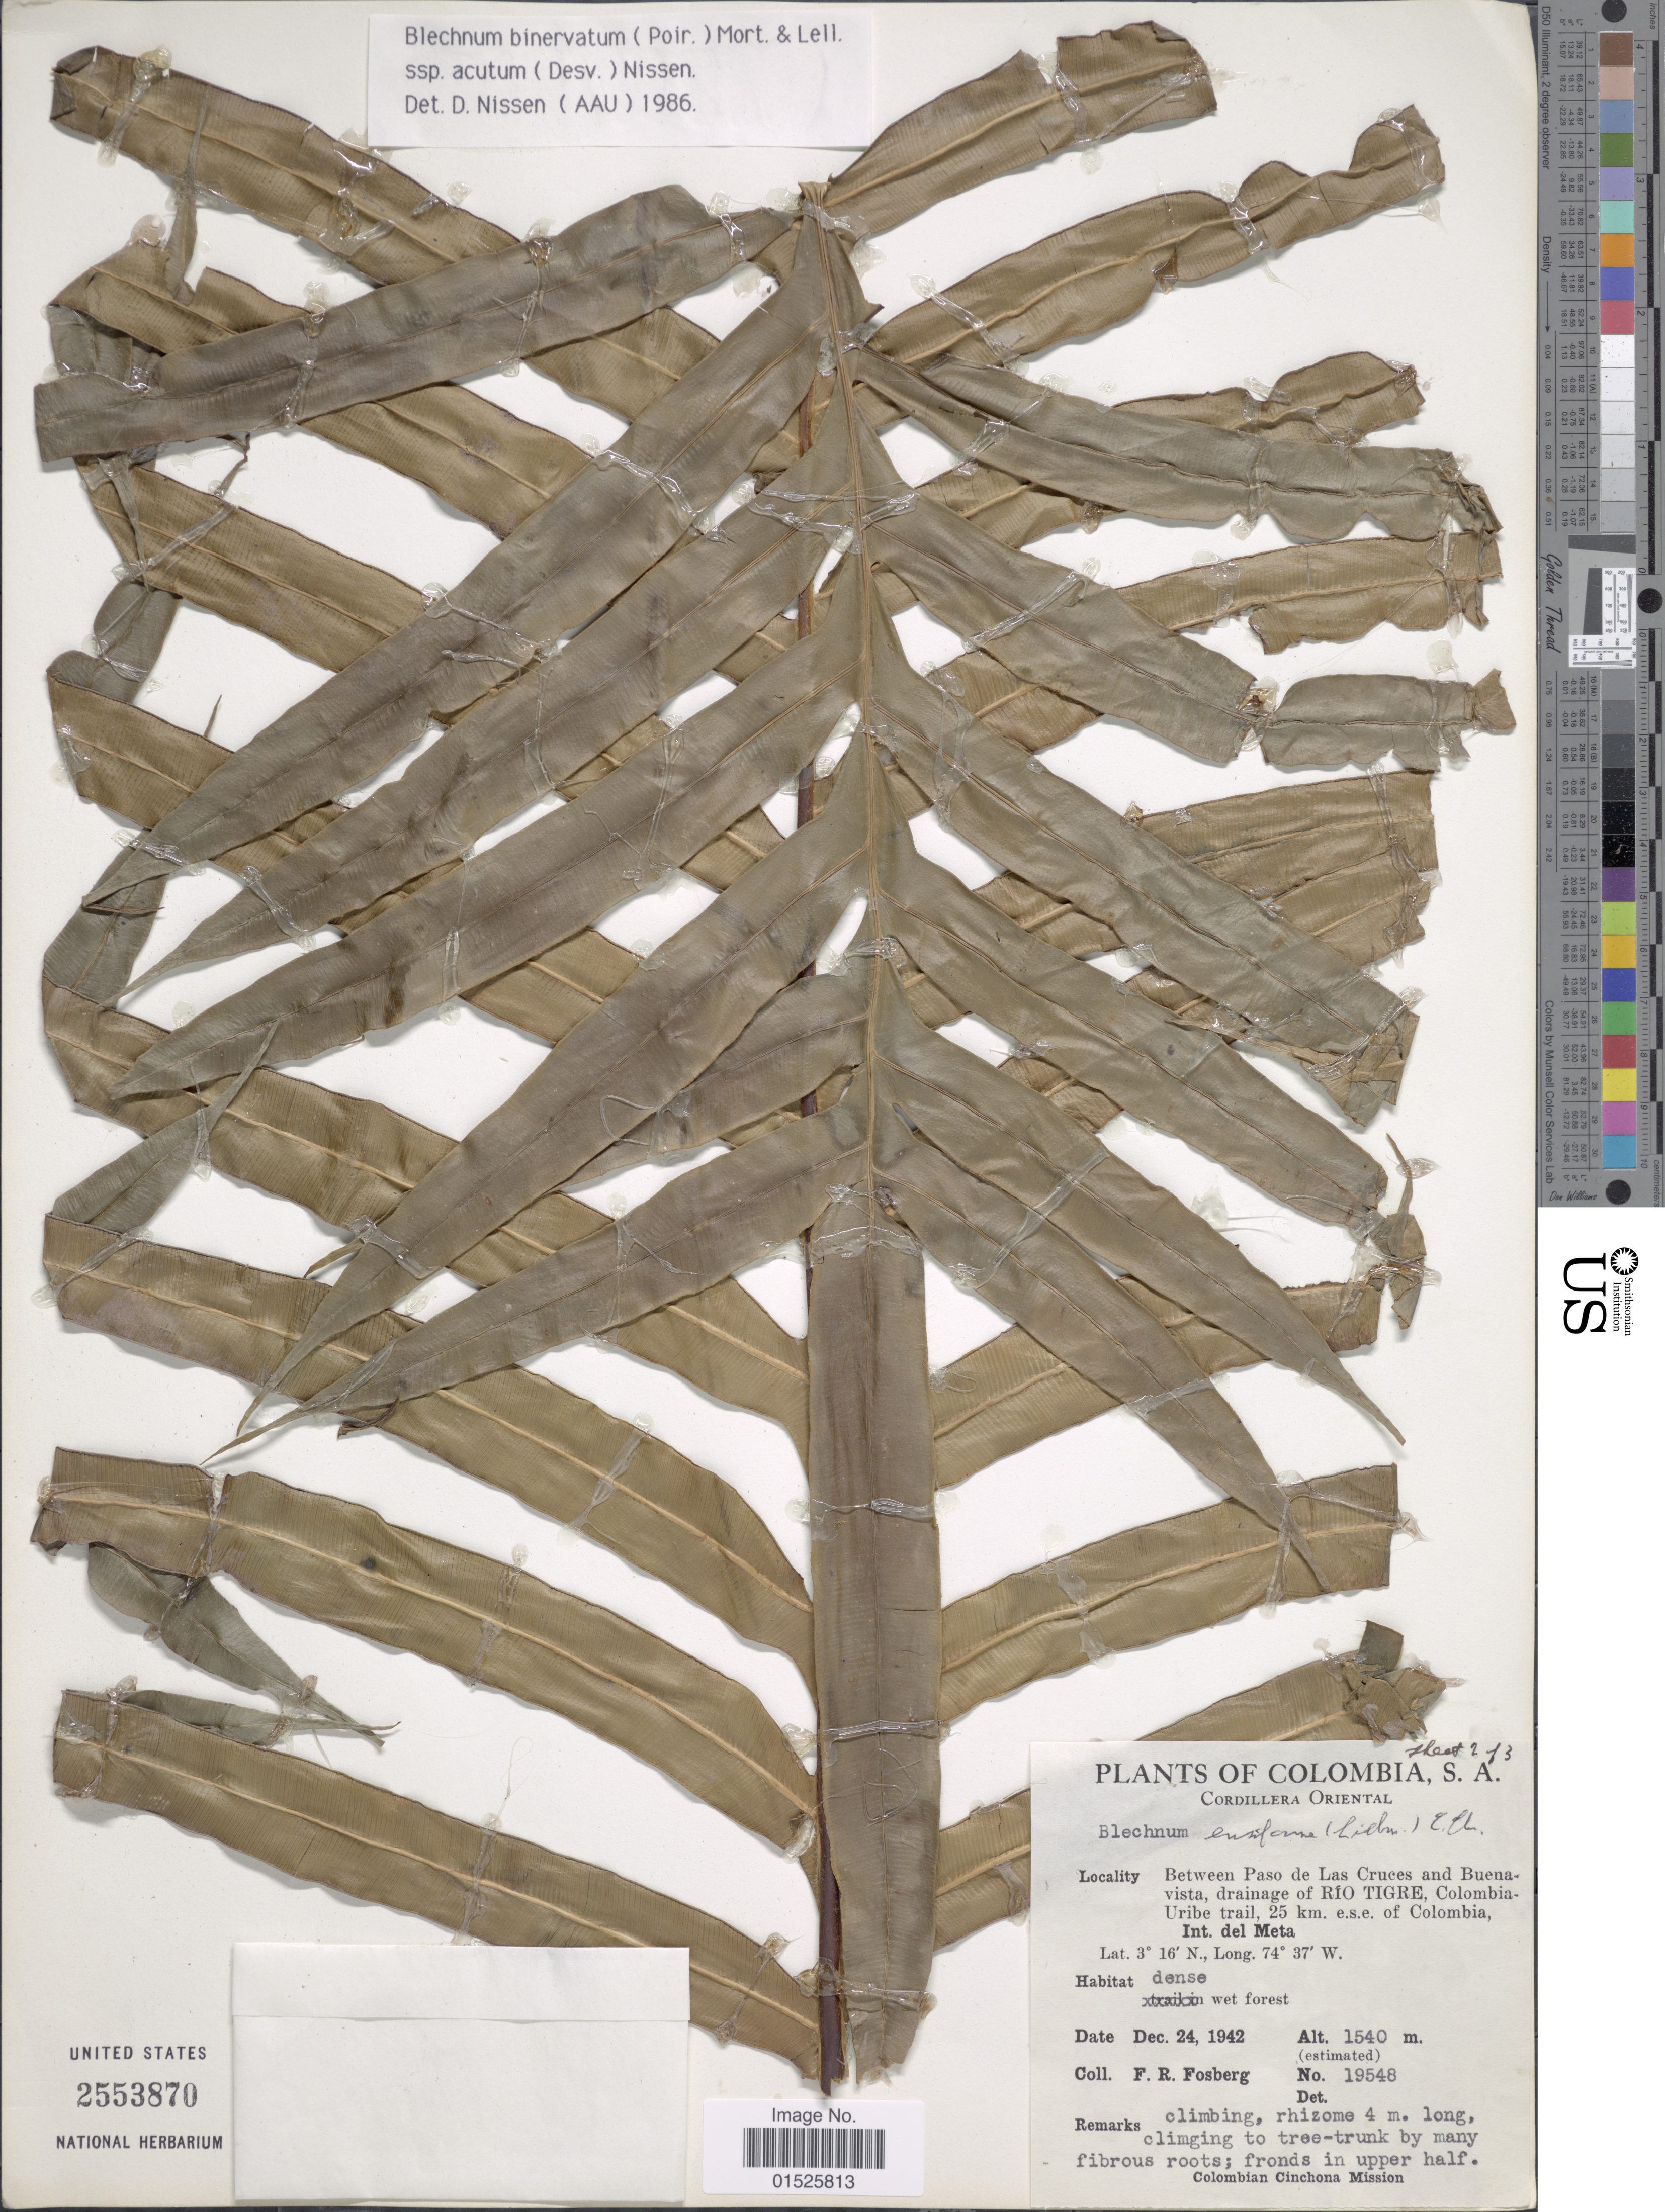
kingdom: Plantae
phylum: Tracheophyta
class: Polypodiopsida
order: Polypodiales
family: Blechnaceae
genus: Blechnum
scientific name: Blechnum ensiforme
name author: (Liebm.) C. Chr.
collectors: F. R. Fosberg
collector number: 19548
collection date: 1942-12-24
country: Colombia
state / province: Meta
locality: Cordillera Oriental. Between Paso de Las Cruces and Buenavista, drainage of Río Tigre, colombia-Uribe trail, 25 km. e.s.e. of Columbia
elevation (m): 1540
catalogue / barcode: US 2553870